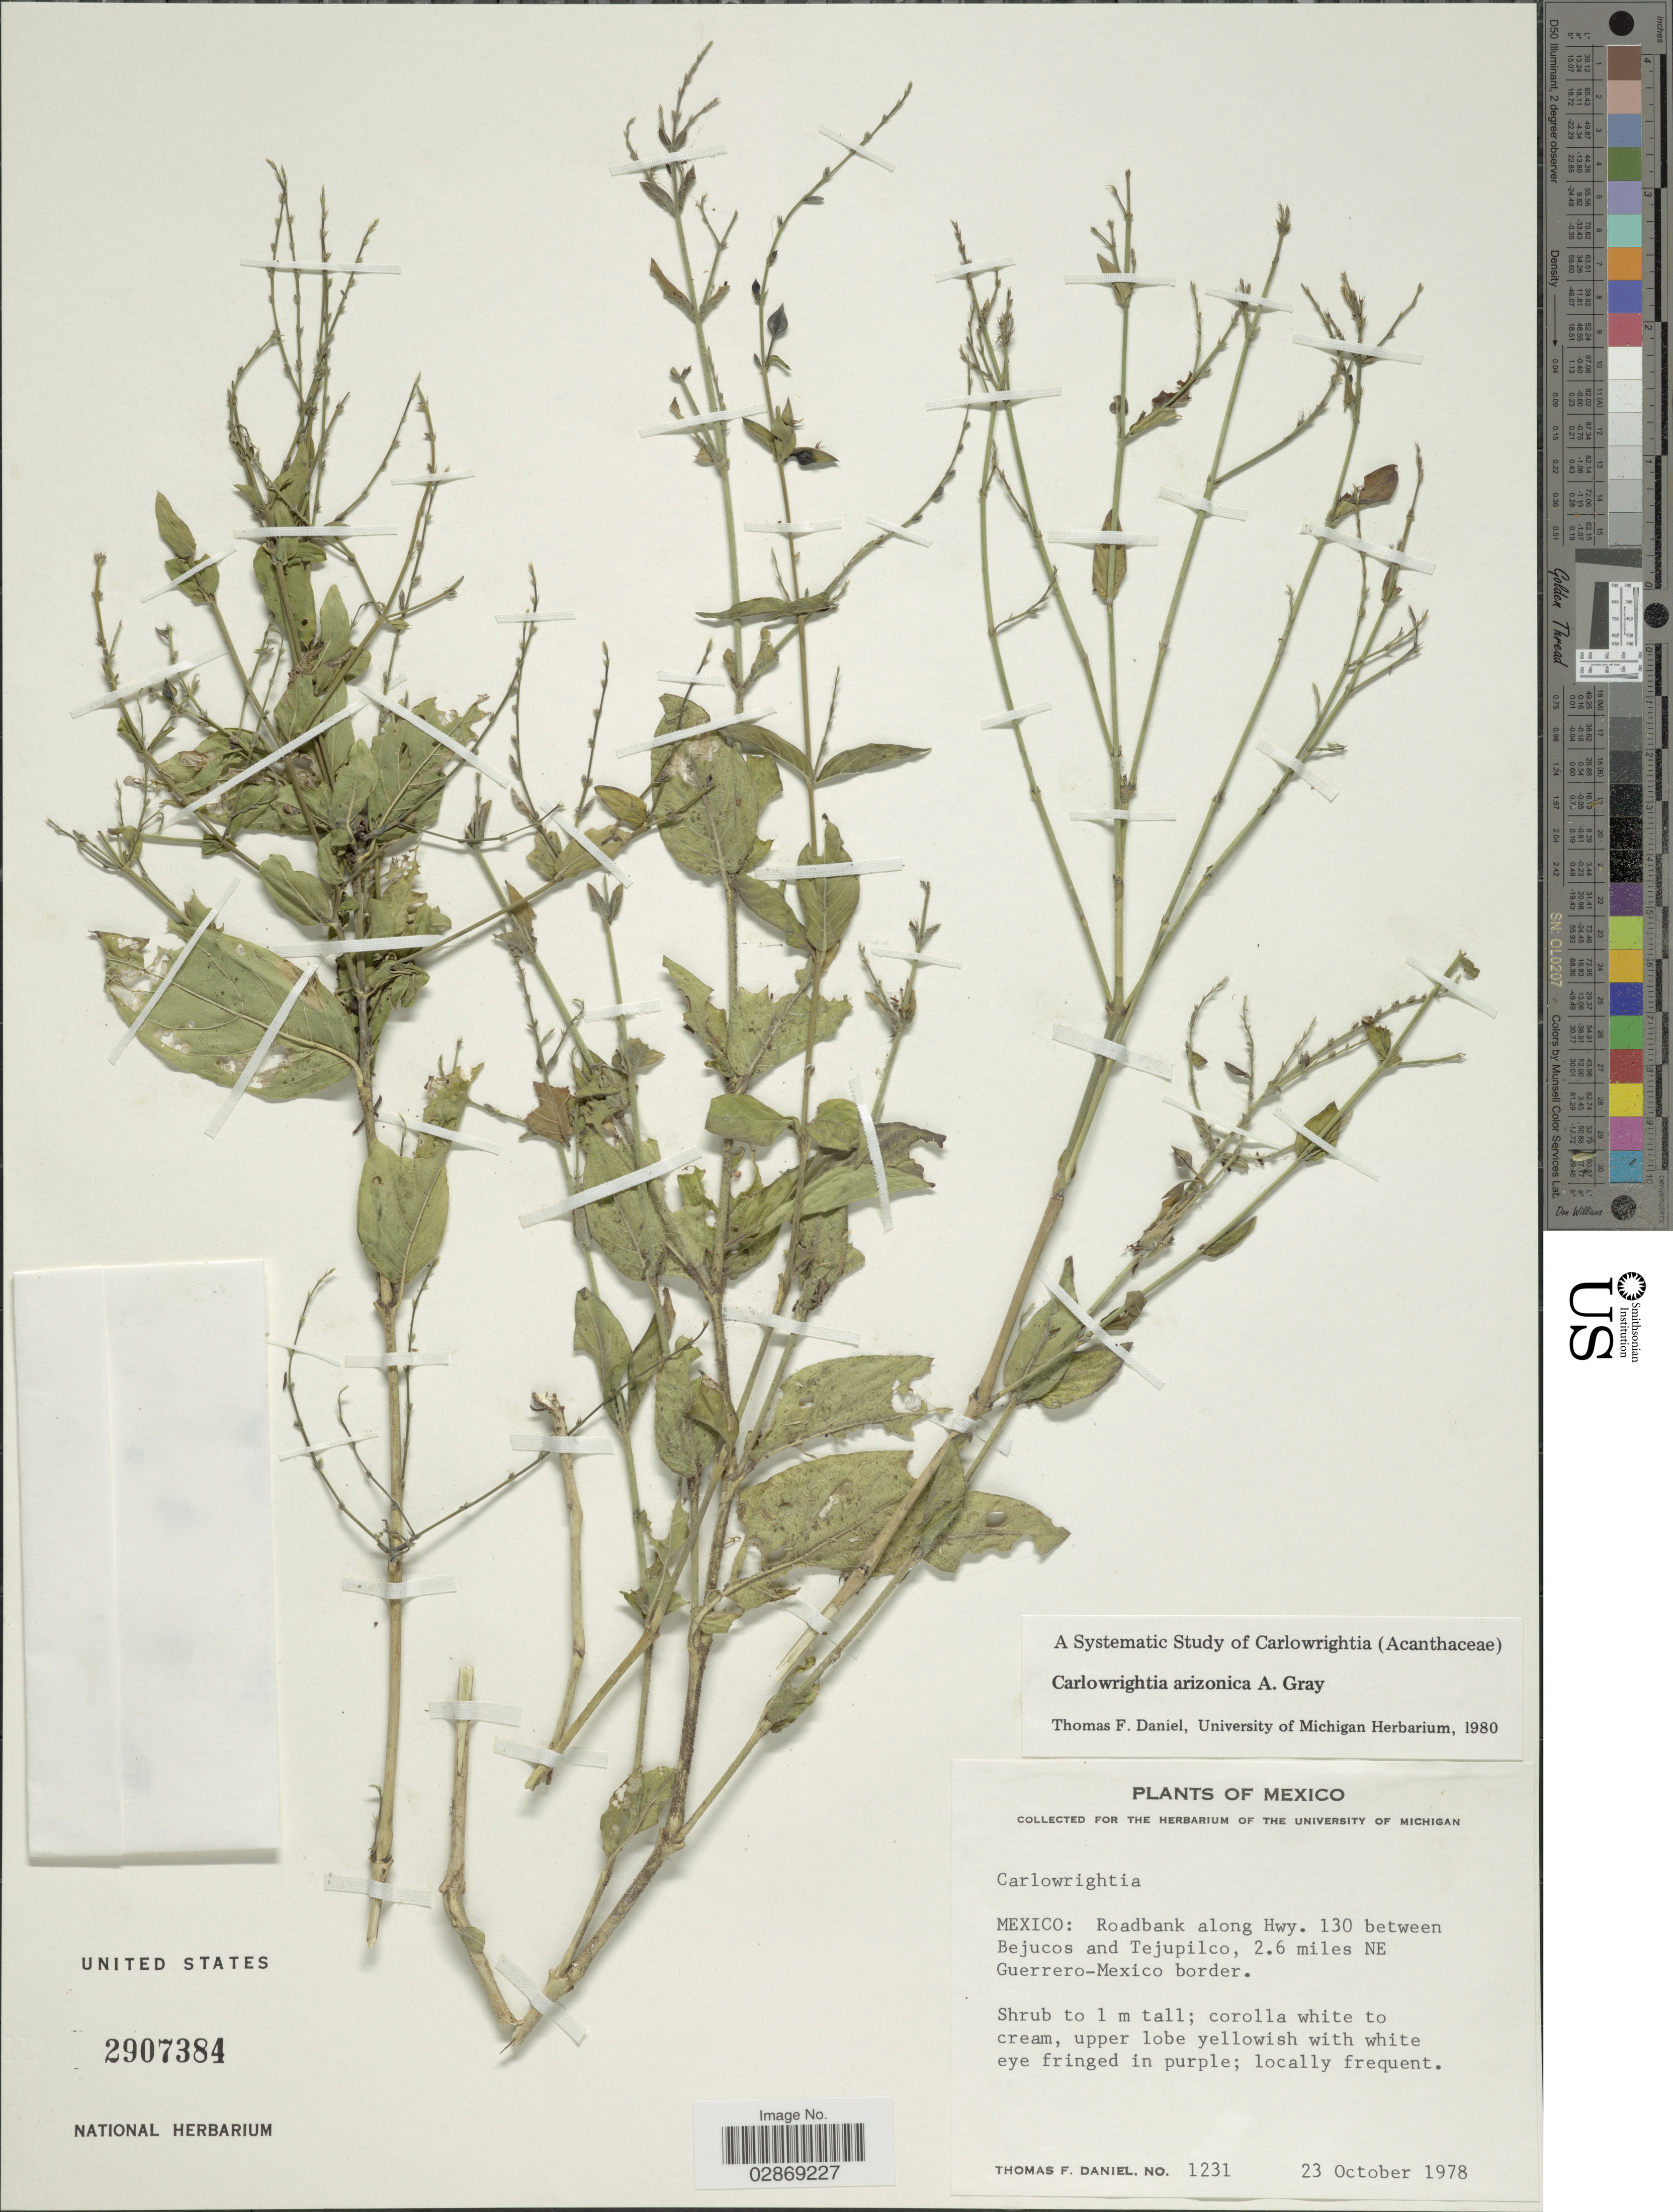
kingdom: Plantae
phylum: Tracheophyta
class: Magnoliopsida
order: Lamiales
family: Acanthaceae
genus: Carlowrightia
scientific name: Carlowrightia arizonica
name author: A. Gray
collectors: T. F. Daniel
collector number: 1231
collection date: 1978-10-23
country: Mexico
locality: Roadbank along Hwy. 130 between Bejucos and Tejupilco, 2.6 miles NE Guerrero-Mexico border.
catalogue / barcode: US 2907384